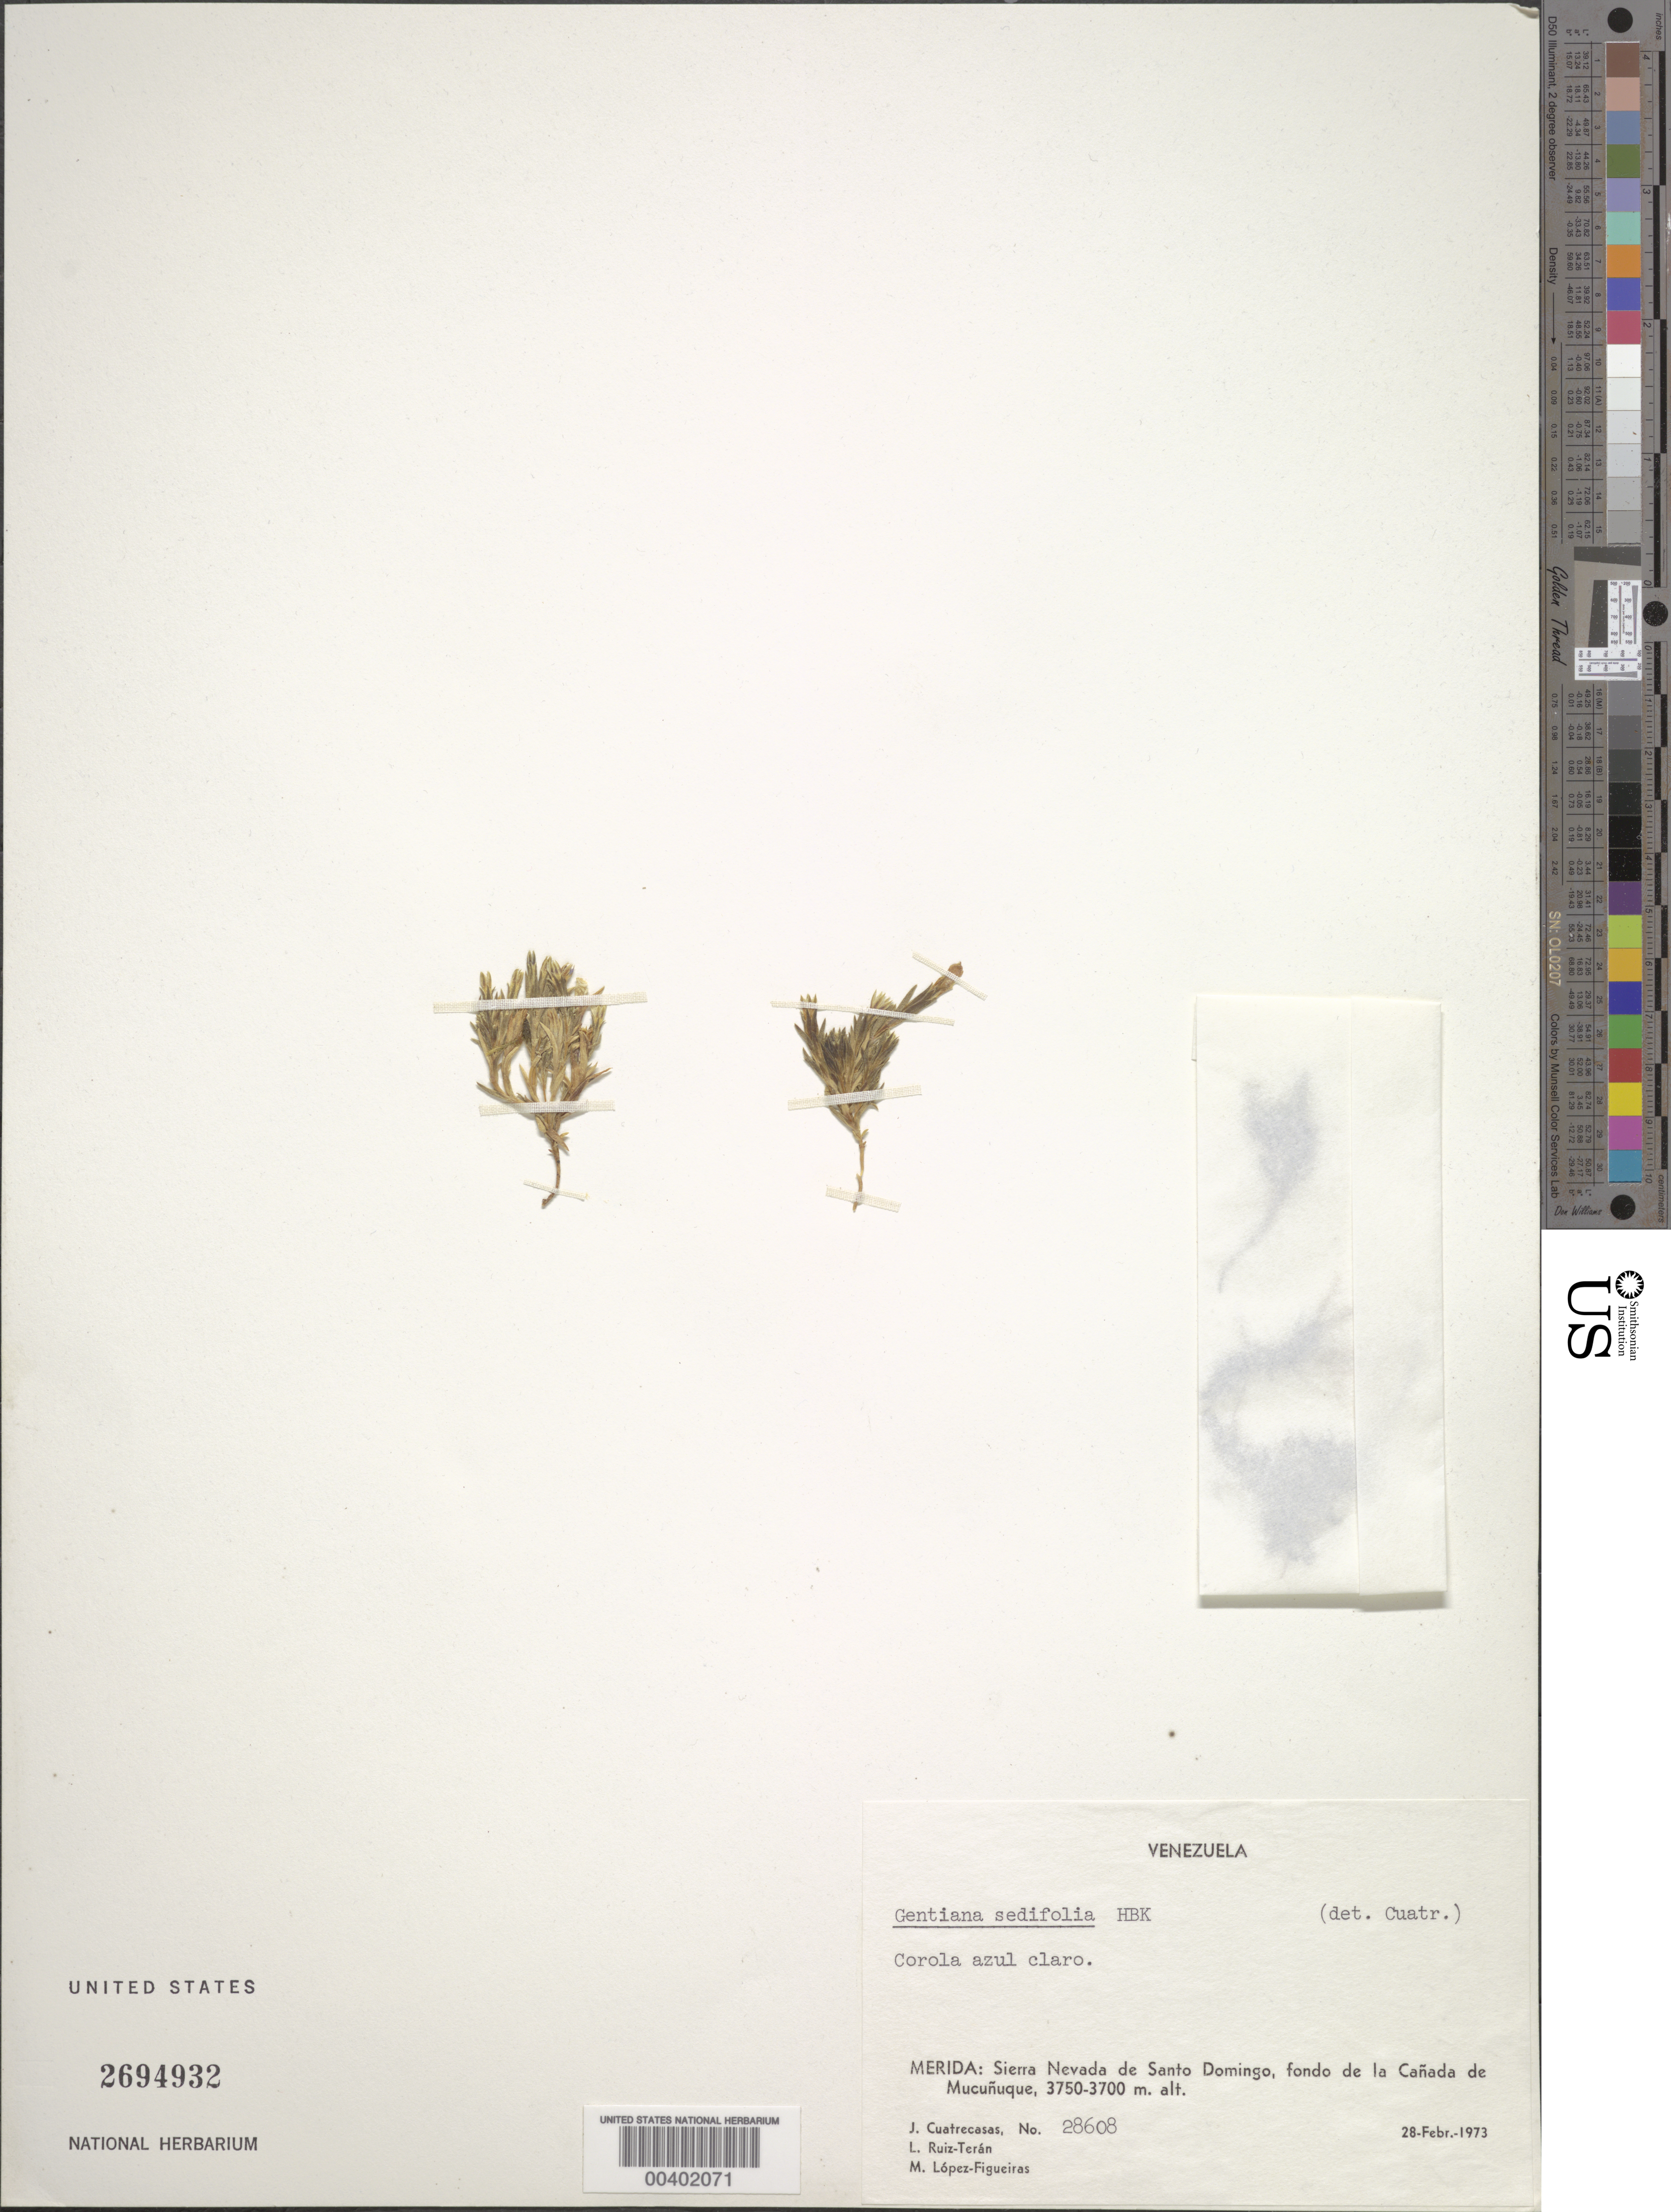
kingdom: Plantae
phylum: Tracheophyta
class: Magnoliopsida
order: Gentianales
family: Gentianaceae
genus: Gentiana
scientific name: Gentiana sedifolia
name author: Kunth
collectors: J. Cuatrecasas, L. E. Ruíz-Terán & M. López Figueiras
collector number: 28608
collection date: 1973-02-28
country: Venezuela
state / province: Mérida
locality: Sierra Nevada de Santo Domingo, fondo de la Cañada de Mucuñuque.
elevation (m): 3700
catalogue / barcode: US 2694932